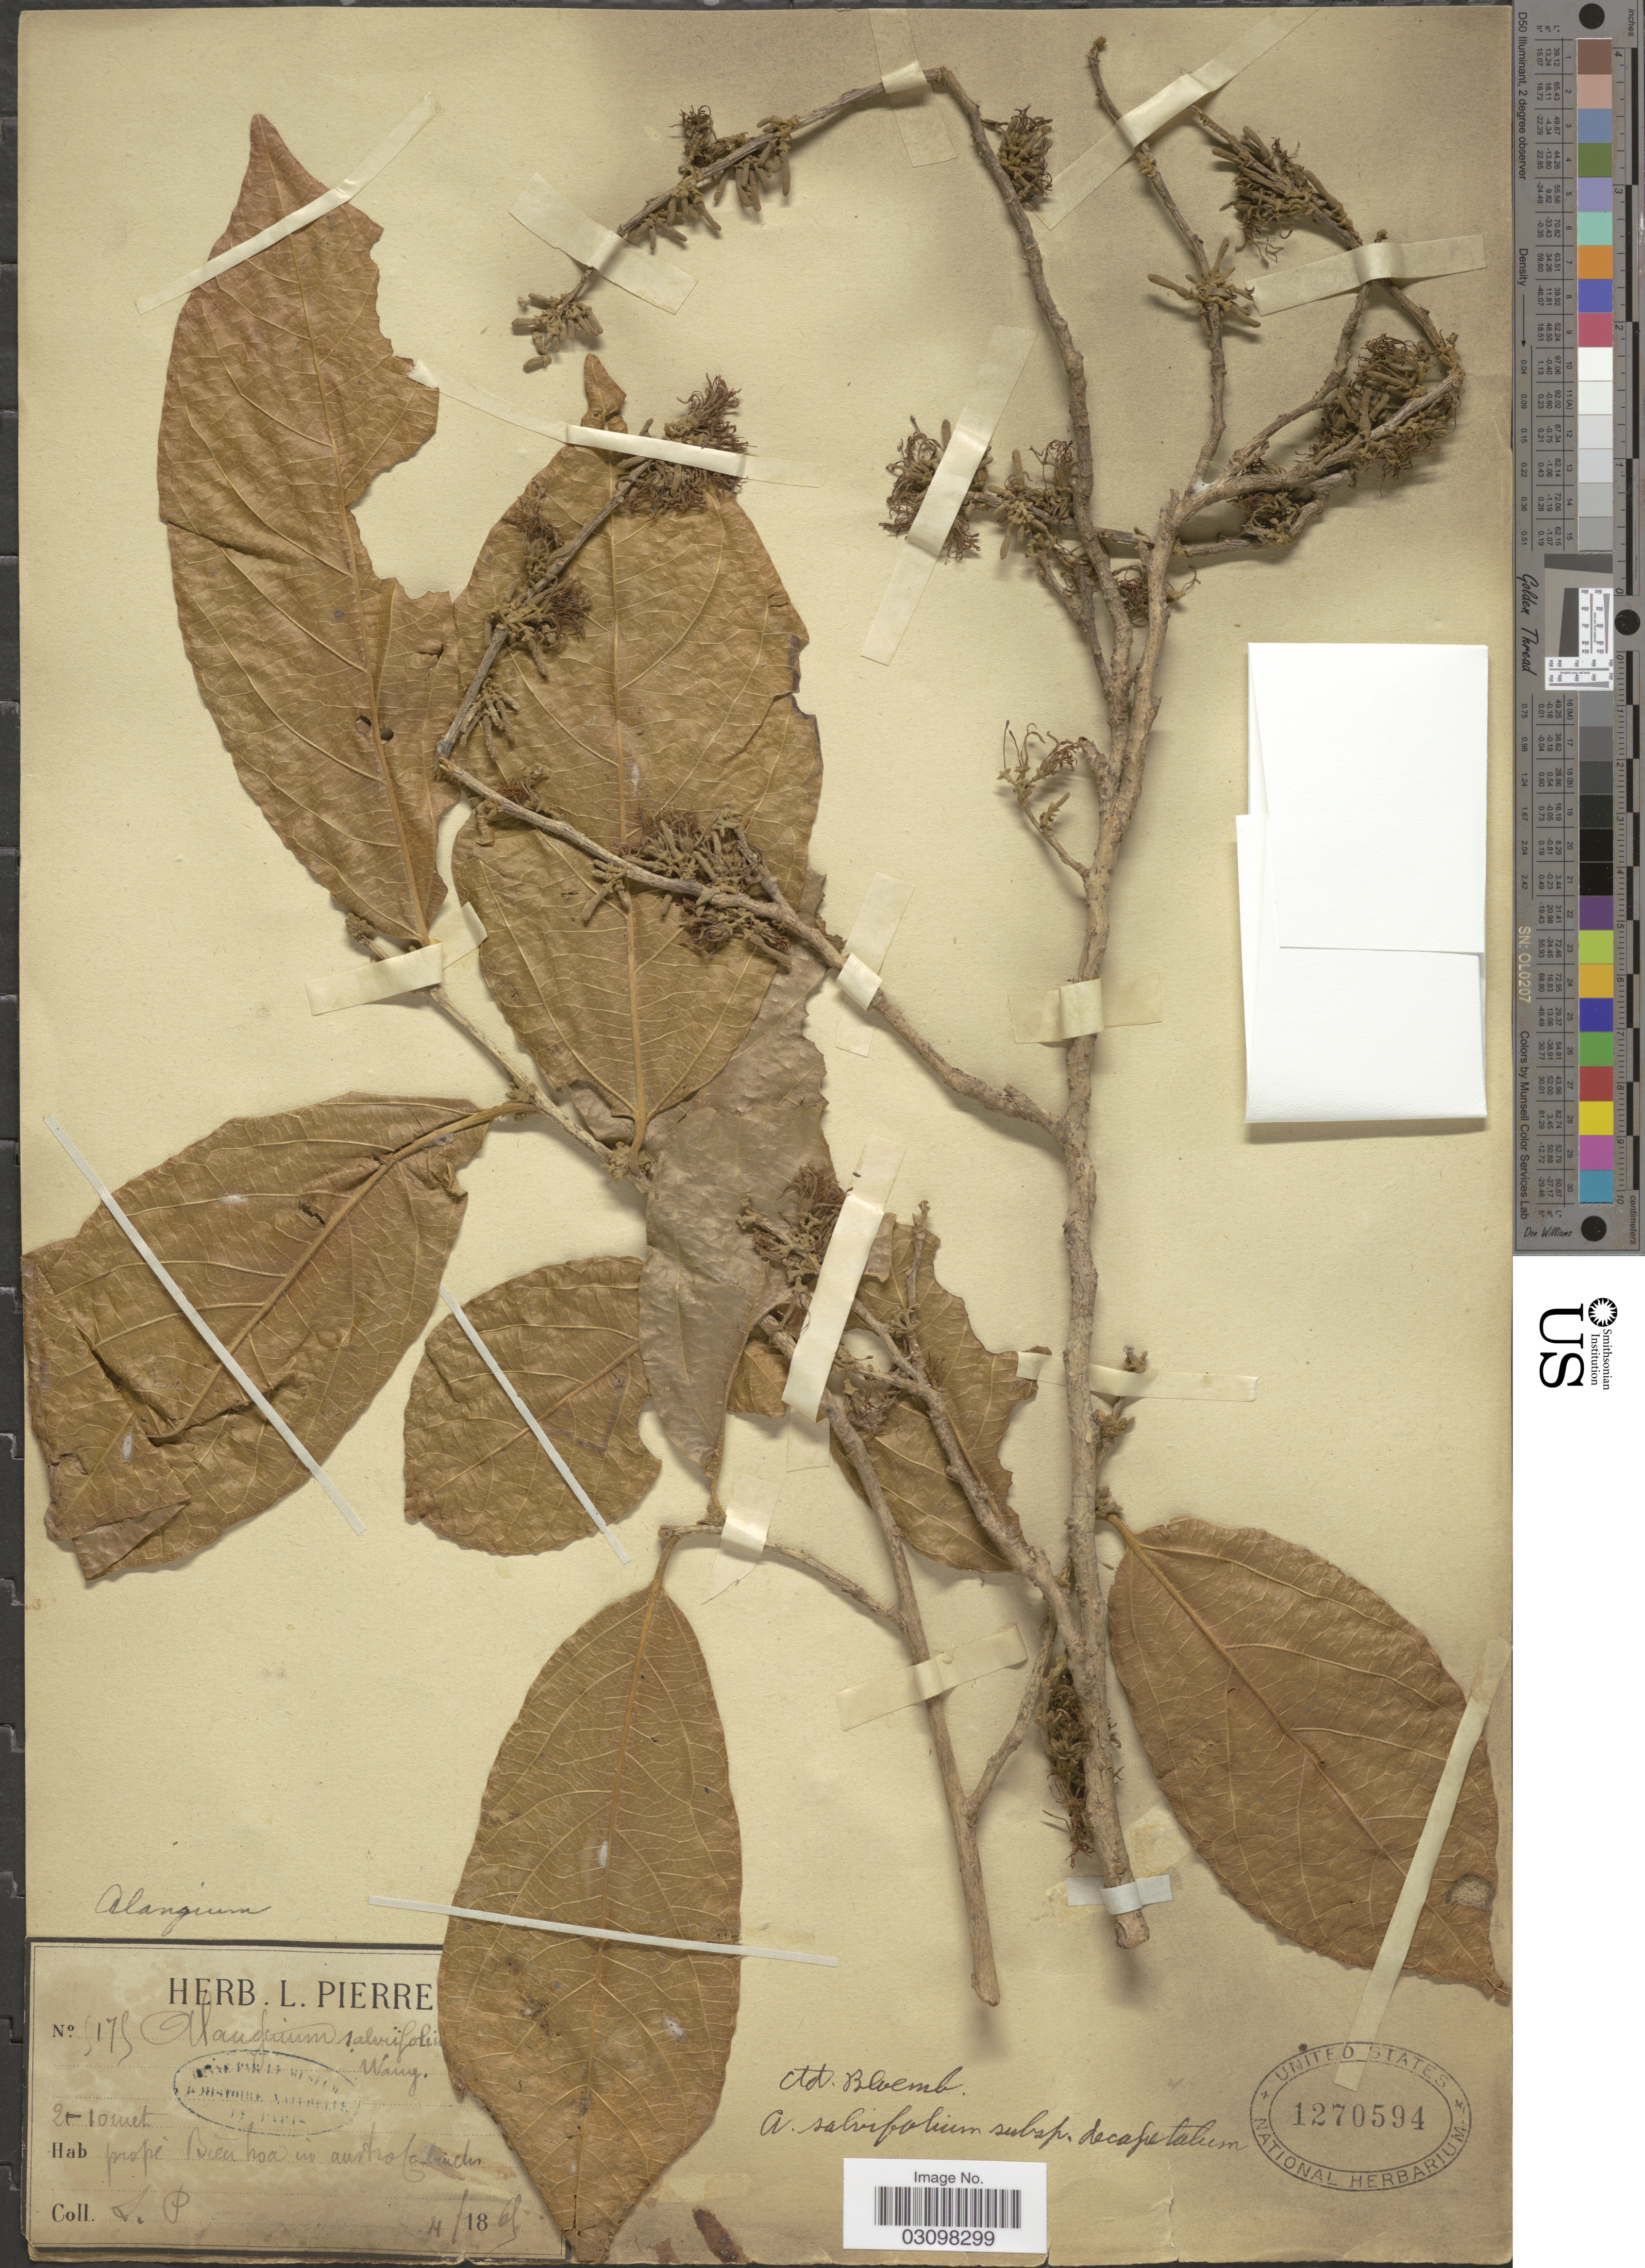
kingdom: Plantae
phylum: Tracheophyta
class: Magnoliopsida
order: Cornales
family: Cornaceae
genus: Alangium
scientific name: Alangium salviifolium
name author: (L. f.) Wangerin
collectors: L. Pierre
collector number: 5175*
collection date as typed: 4/189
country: Vietnam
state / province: Hoa Binh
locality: Prope Bien hoa in austrofaludes.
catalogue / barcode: US 1270594